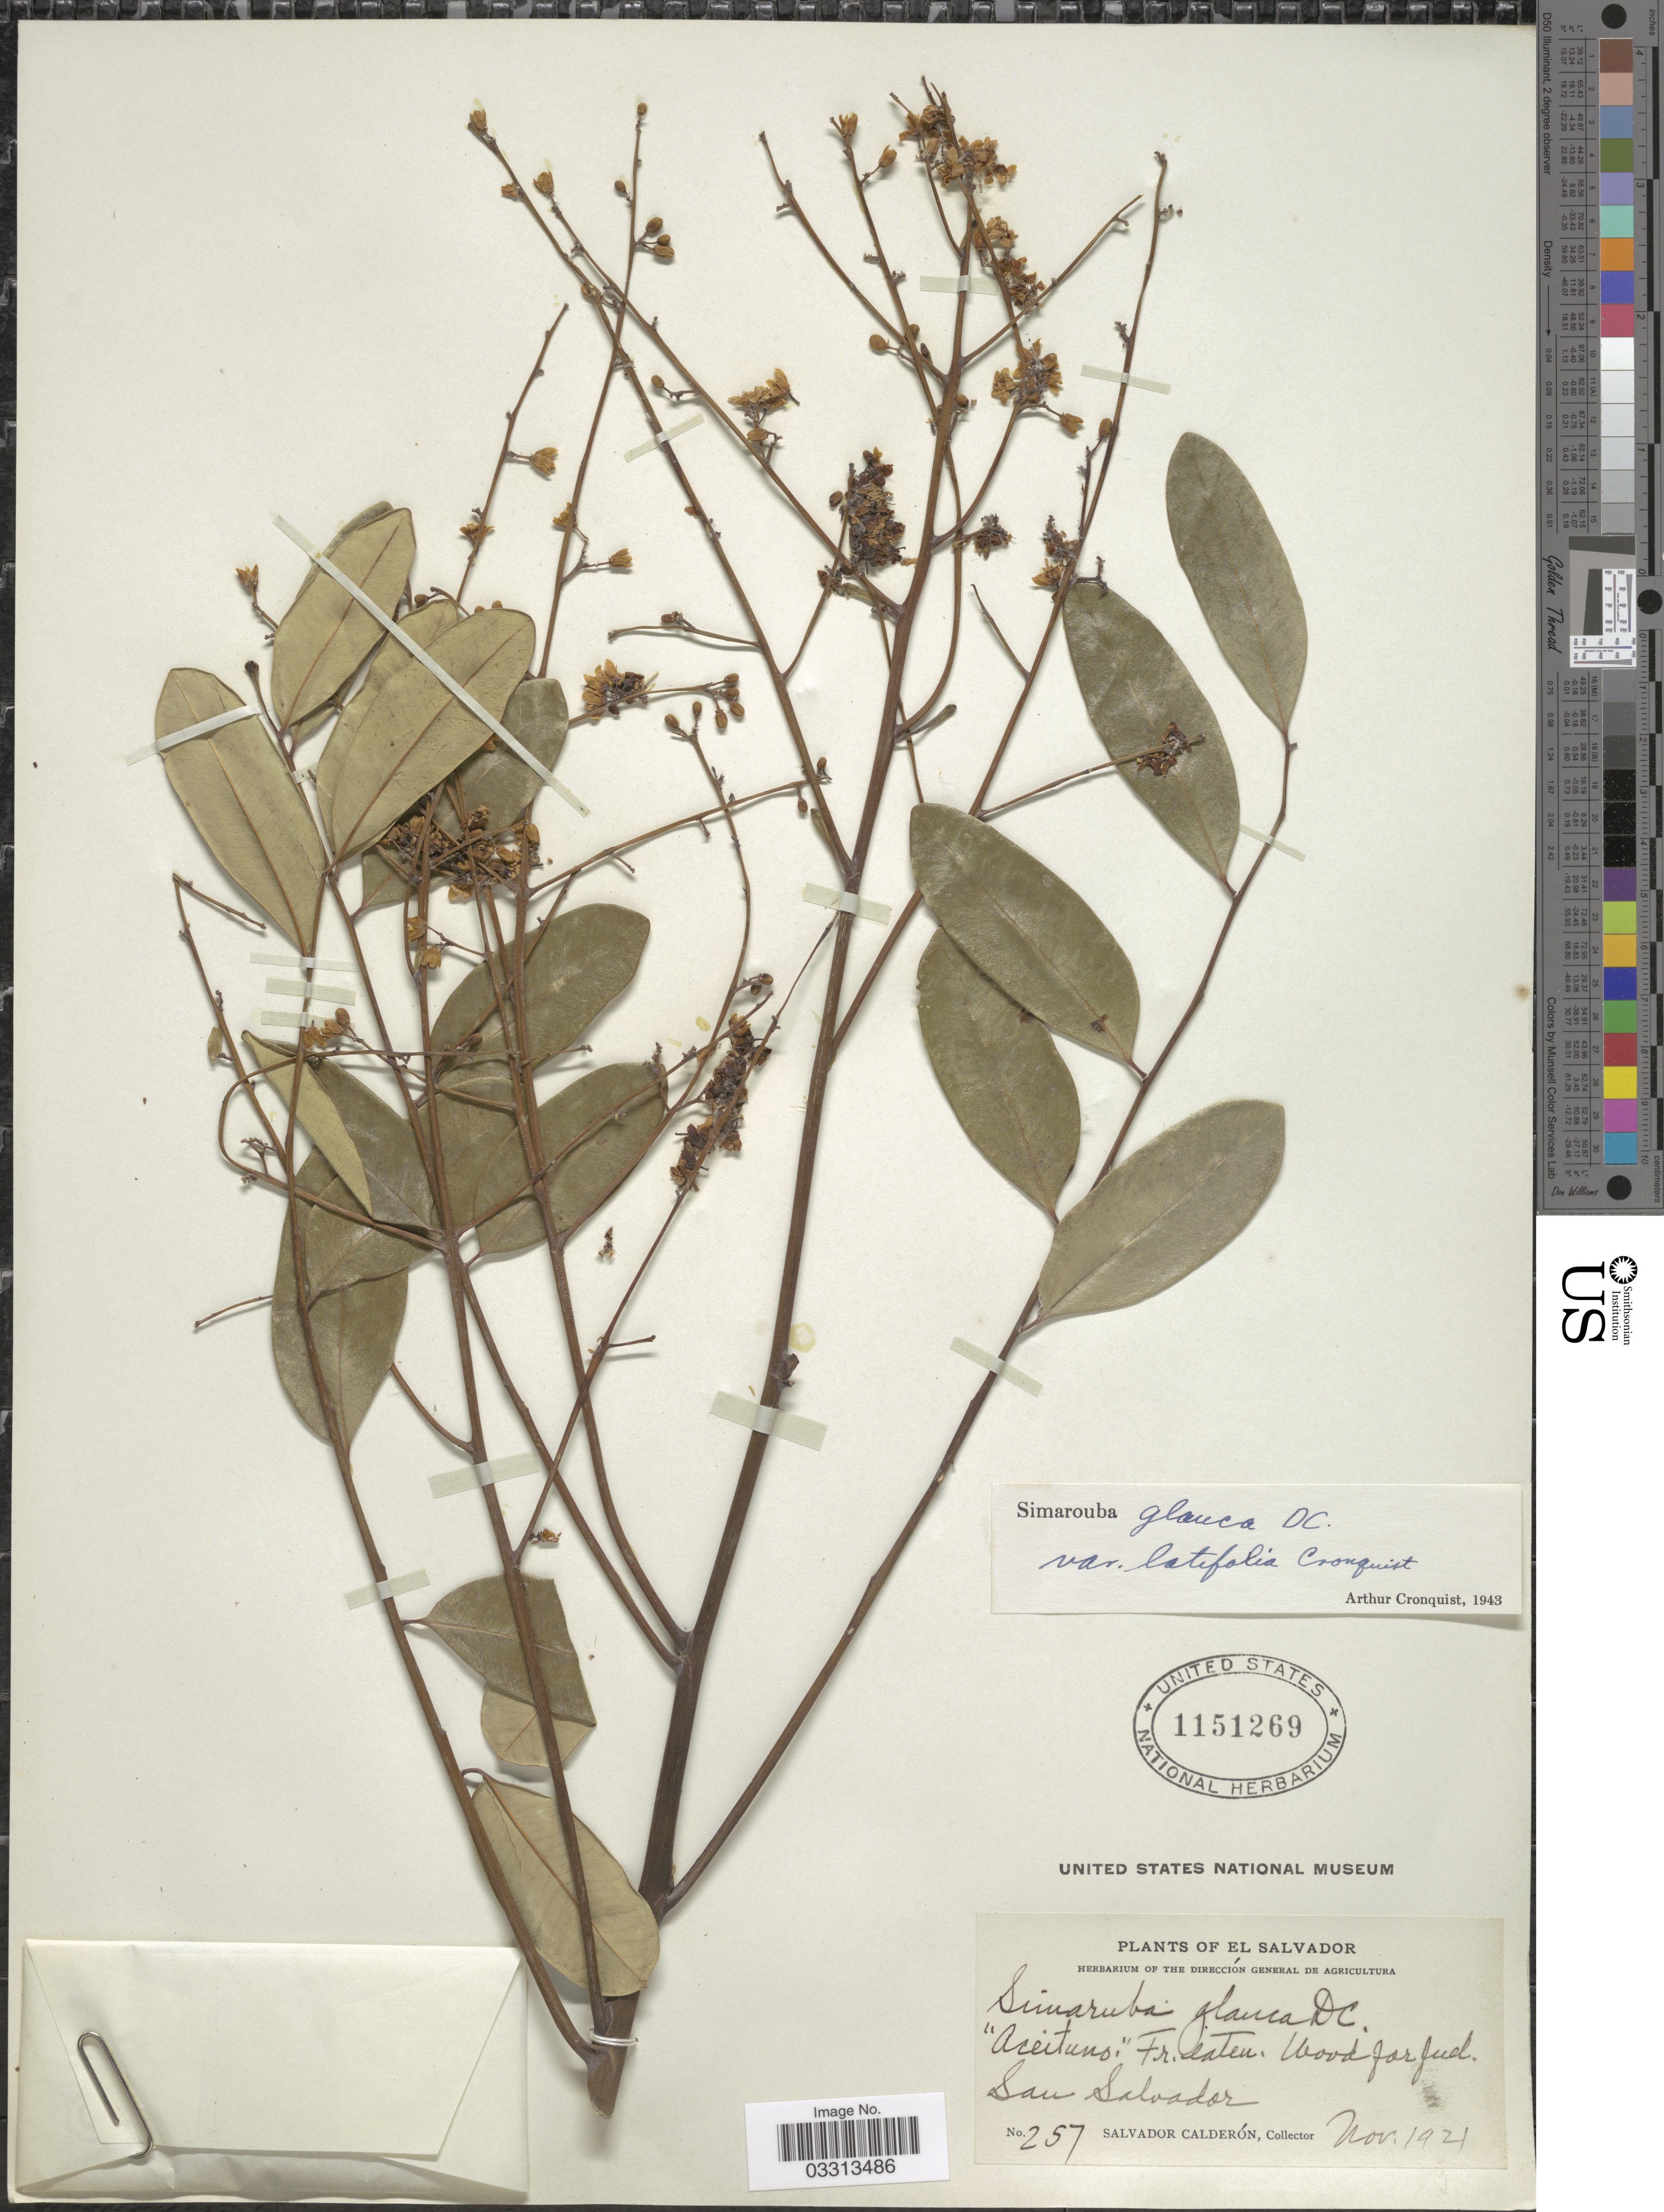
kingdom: Plantae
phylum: Tracheophyta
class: Magnoliopsida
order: Sapindales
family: Simaroubaceae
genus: Simarouba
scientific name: Simarouba glauca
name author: DC.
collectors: S. Calderón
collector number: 257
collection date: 1921-11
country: El Salvador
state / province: San Salvador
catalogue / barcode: US 1151269